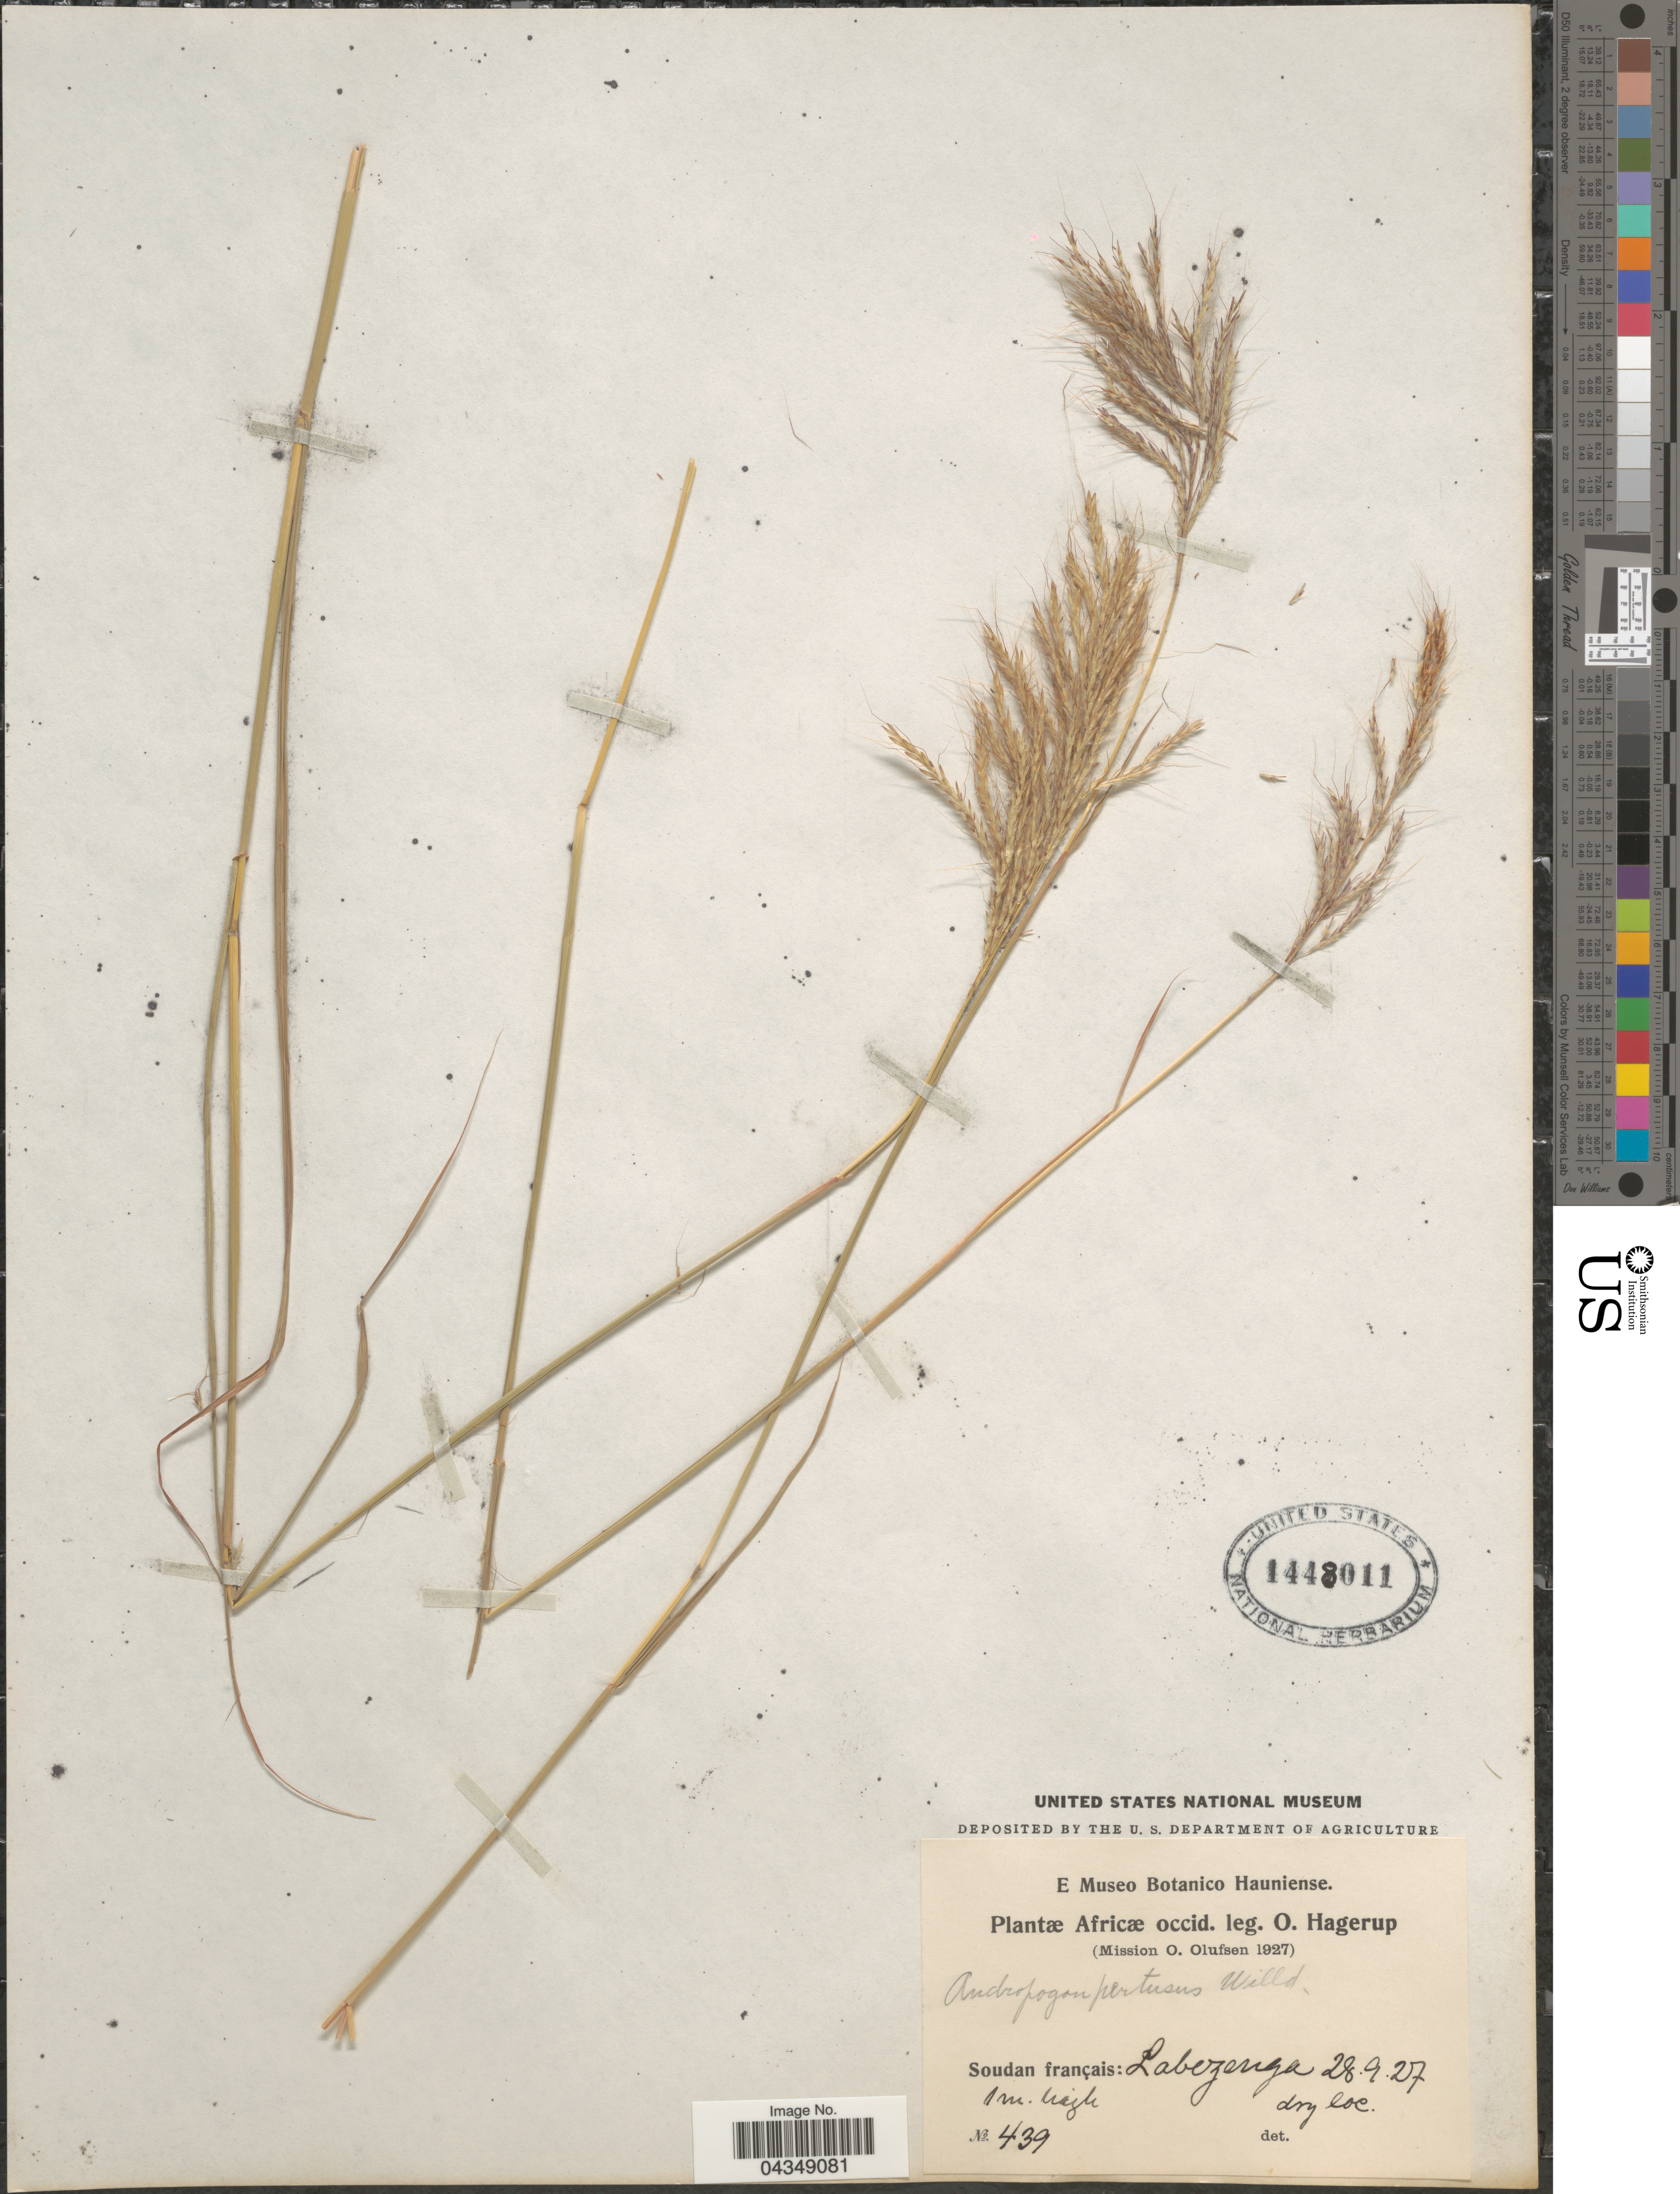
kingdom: Plantae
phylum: Tracheophyta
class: Liliopsida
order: Poales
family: Poaceae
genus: Bothriochloa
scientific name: Bothriochloa bladhii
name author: (Retz.) S.T. Blake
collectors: O. Hagerup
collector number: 439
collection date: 1927-09-28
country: Mali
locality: Africæ occid. (Mission O. Olufsen 1927). Soudain français: Labezenga.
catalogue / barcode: US 1448011